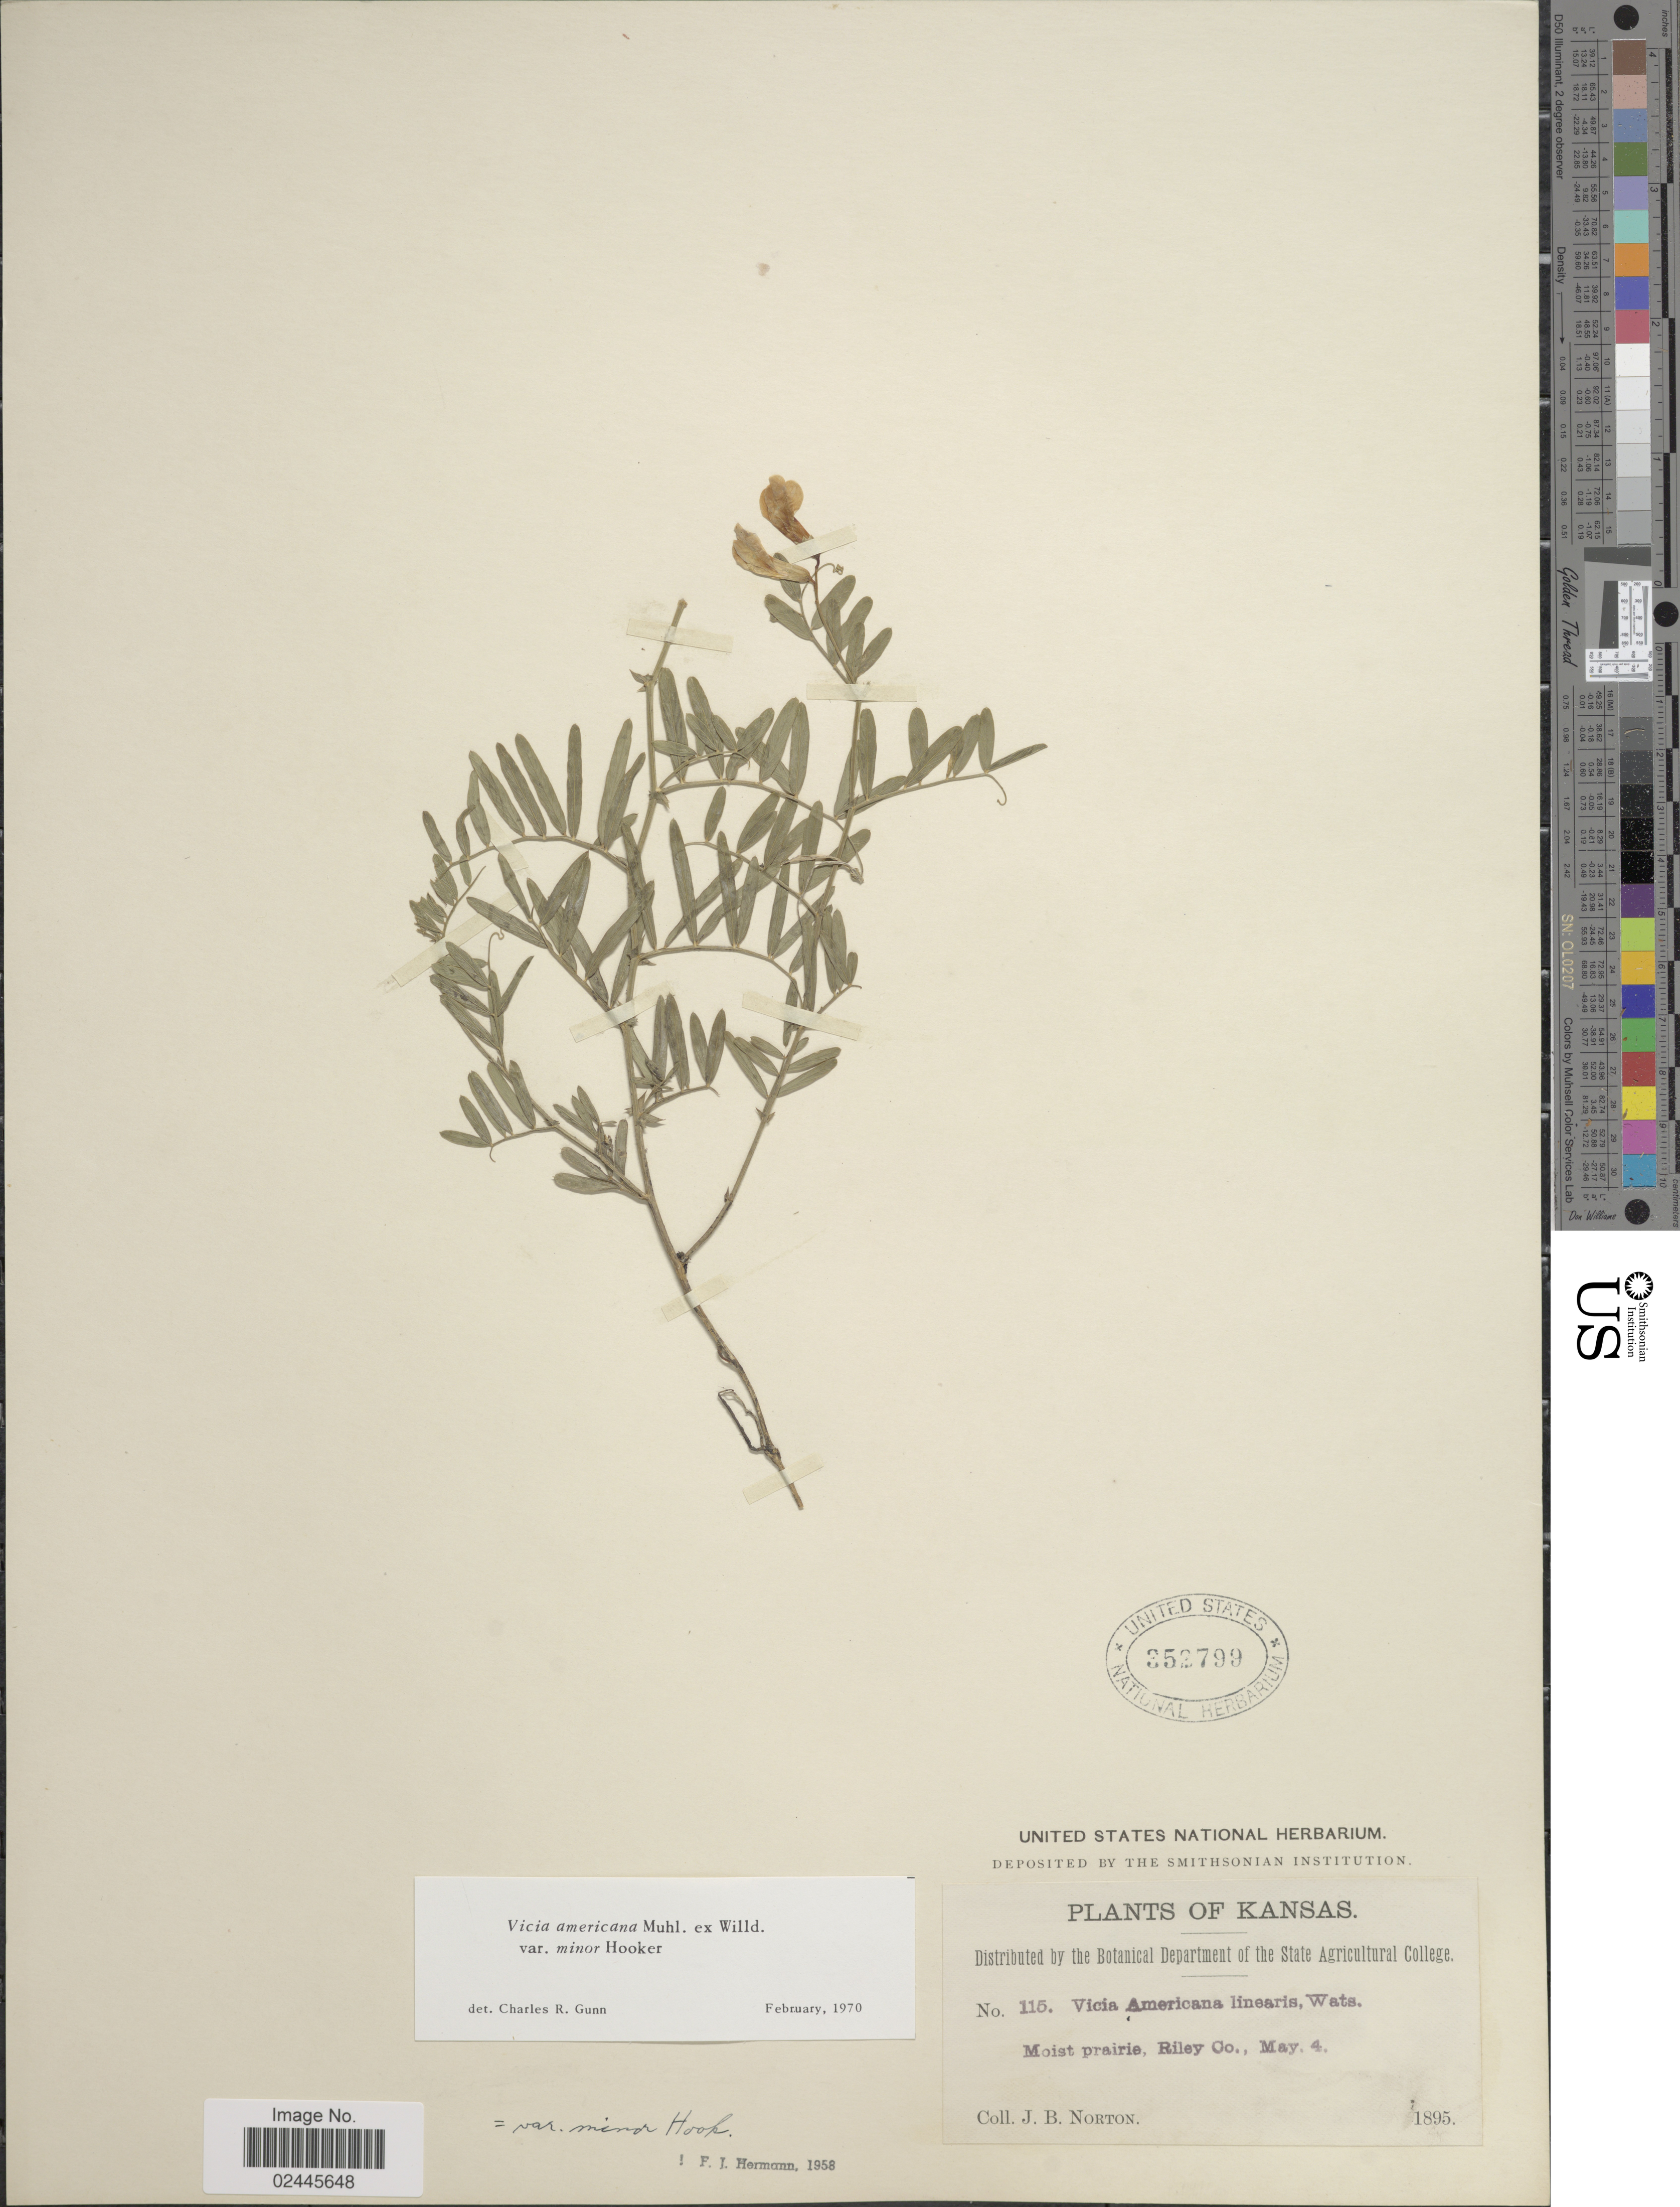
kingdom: Plantae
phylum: Tracheophyta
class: Magnoliopsida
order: Fabales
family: Fabaceae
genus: Vicia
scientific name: Vicia americana var. minor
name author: Hook.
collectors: J. B. Norton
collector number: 115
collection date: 1895-05-04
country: United States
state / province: Kansas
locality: Moist prairie, Riley Co.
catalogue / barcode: US 352799